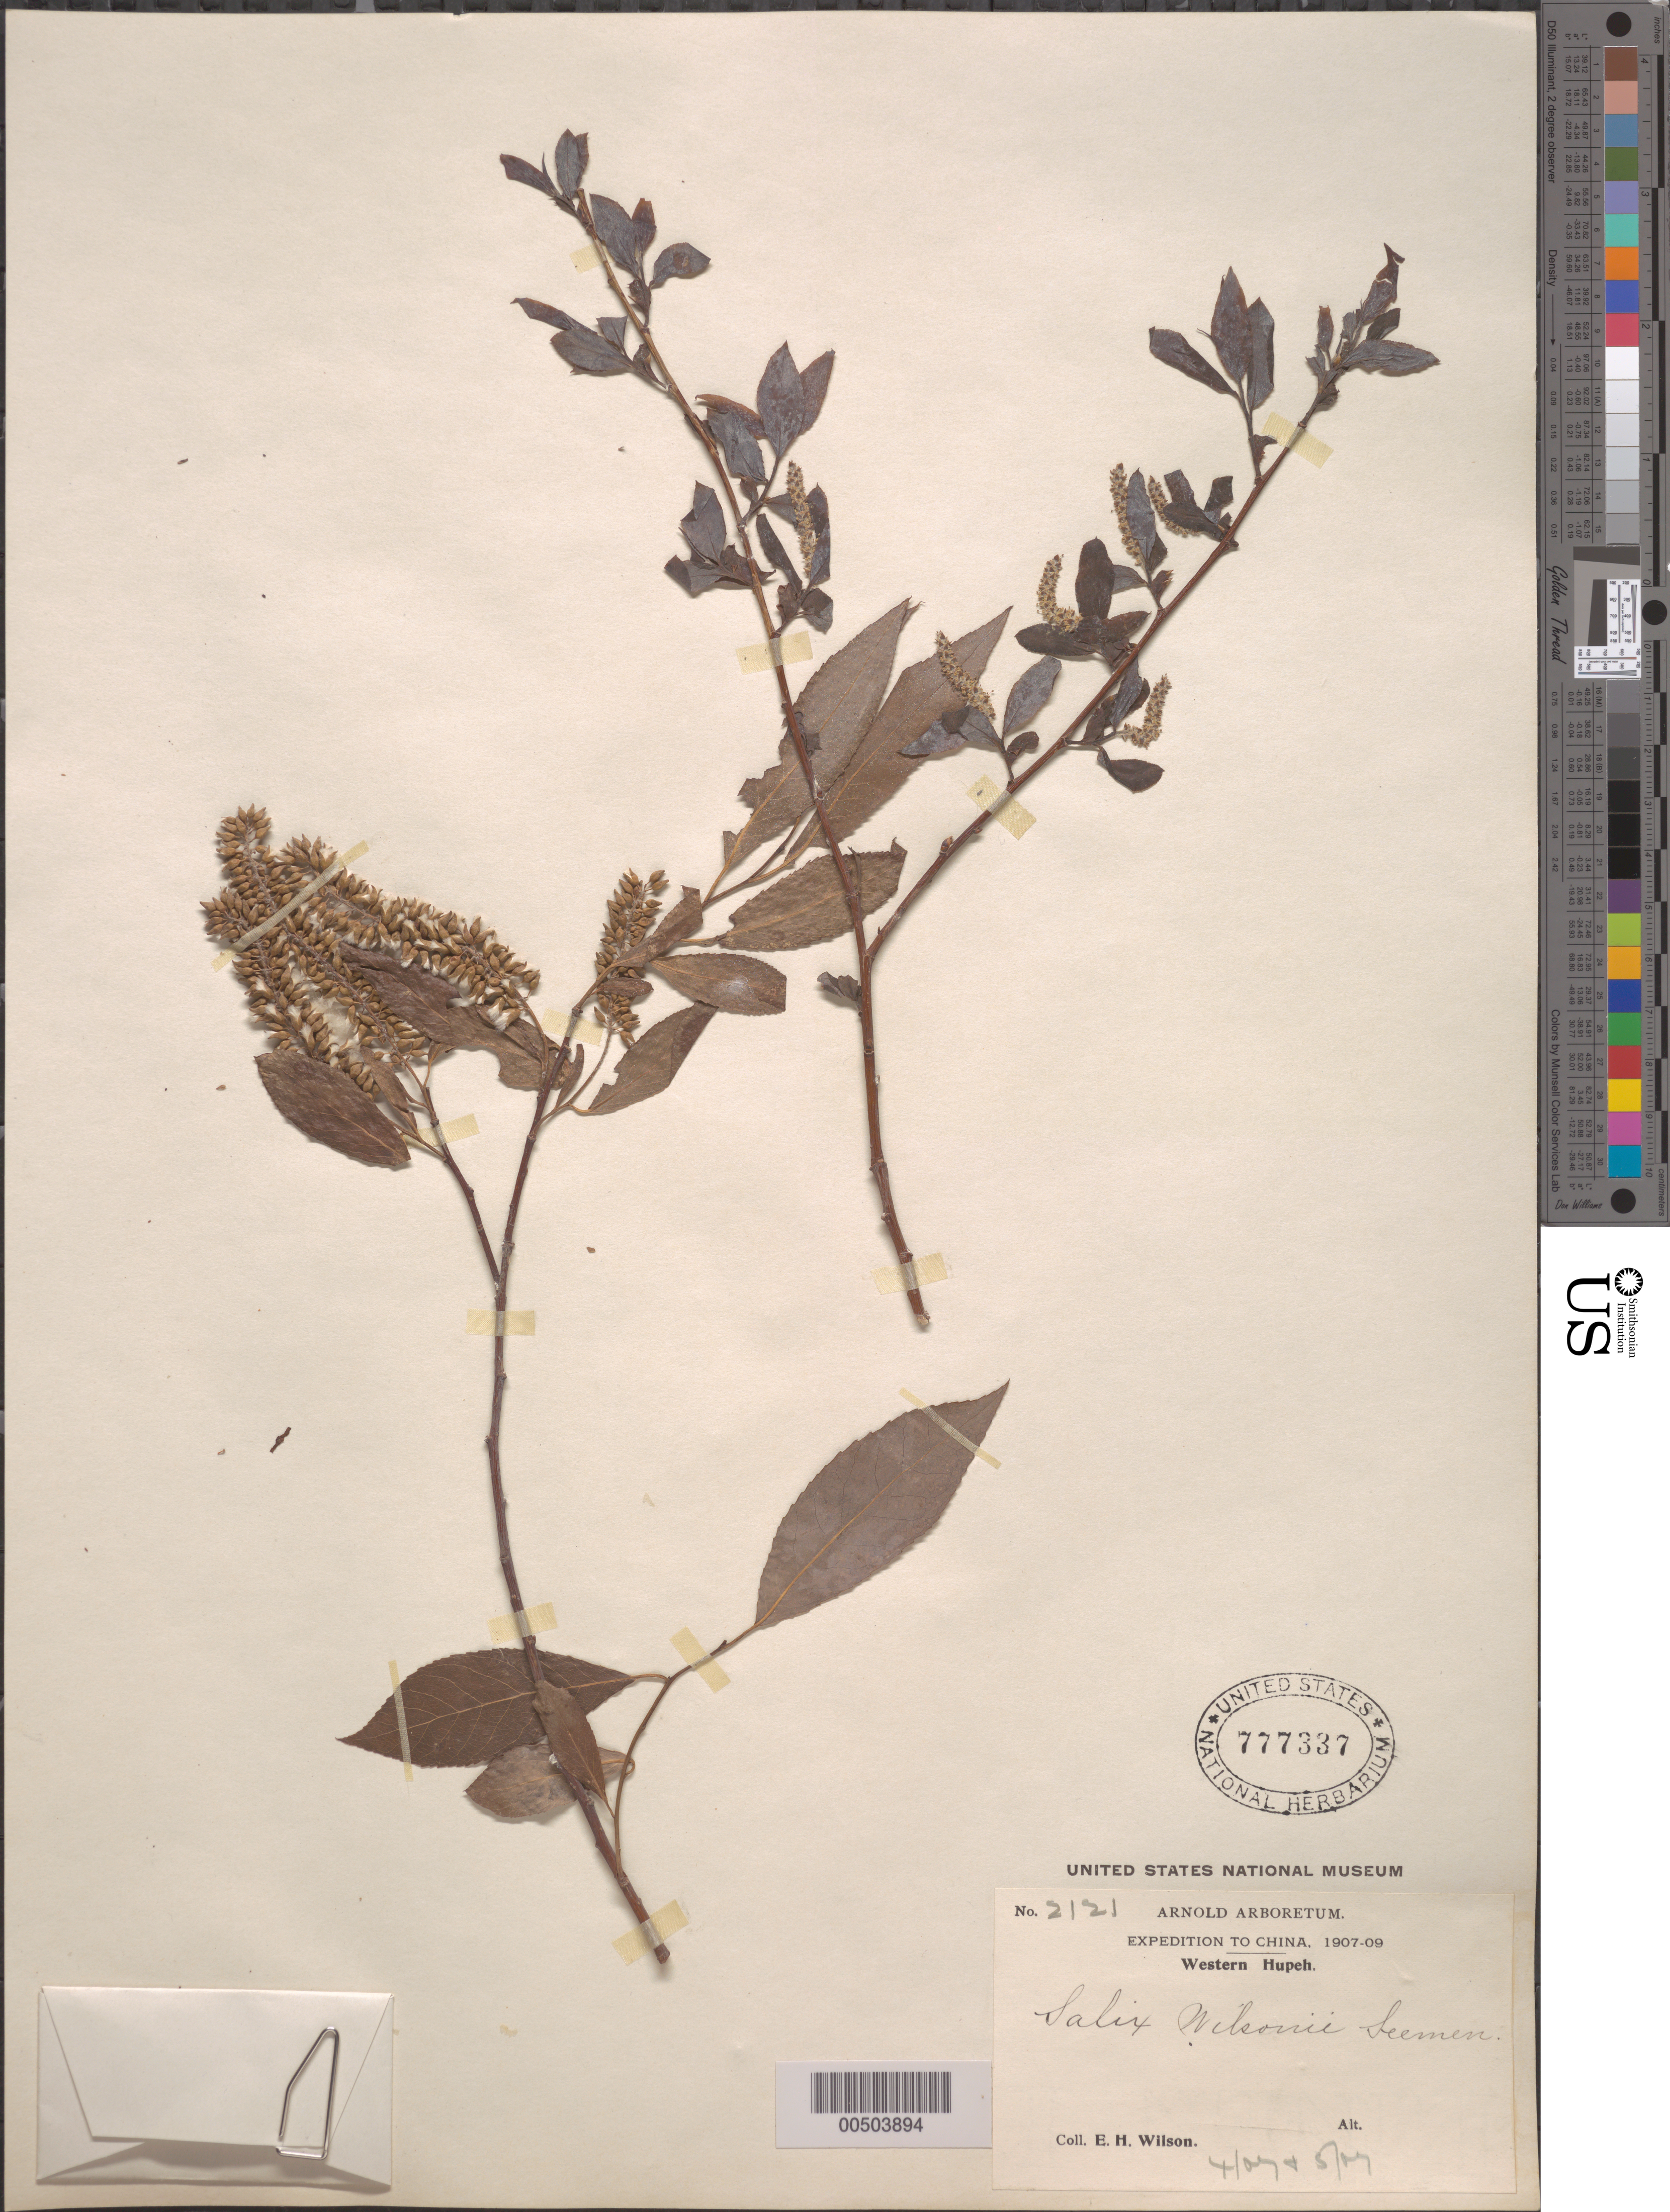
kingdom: Plantae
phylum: Tracheophyta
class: Magnoliopsida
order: Malpighiales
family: Salicaceae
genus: Salix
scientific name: Salix wilsonii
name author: Seemen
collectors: E. H. Wilson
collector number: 2121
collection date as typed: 1907 to -- --- 1909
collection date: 1907/1909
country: China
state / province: Hubei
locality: Western Hupeh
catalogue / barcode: US 777337